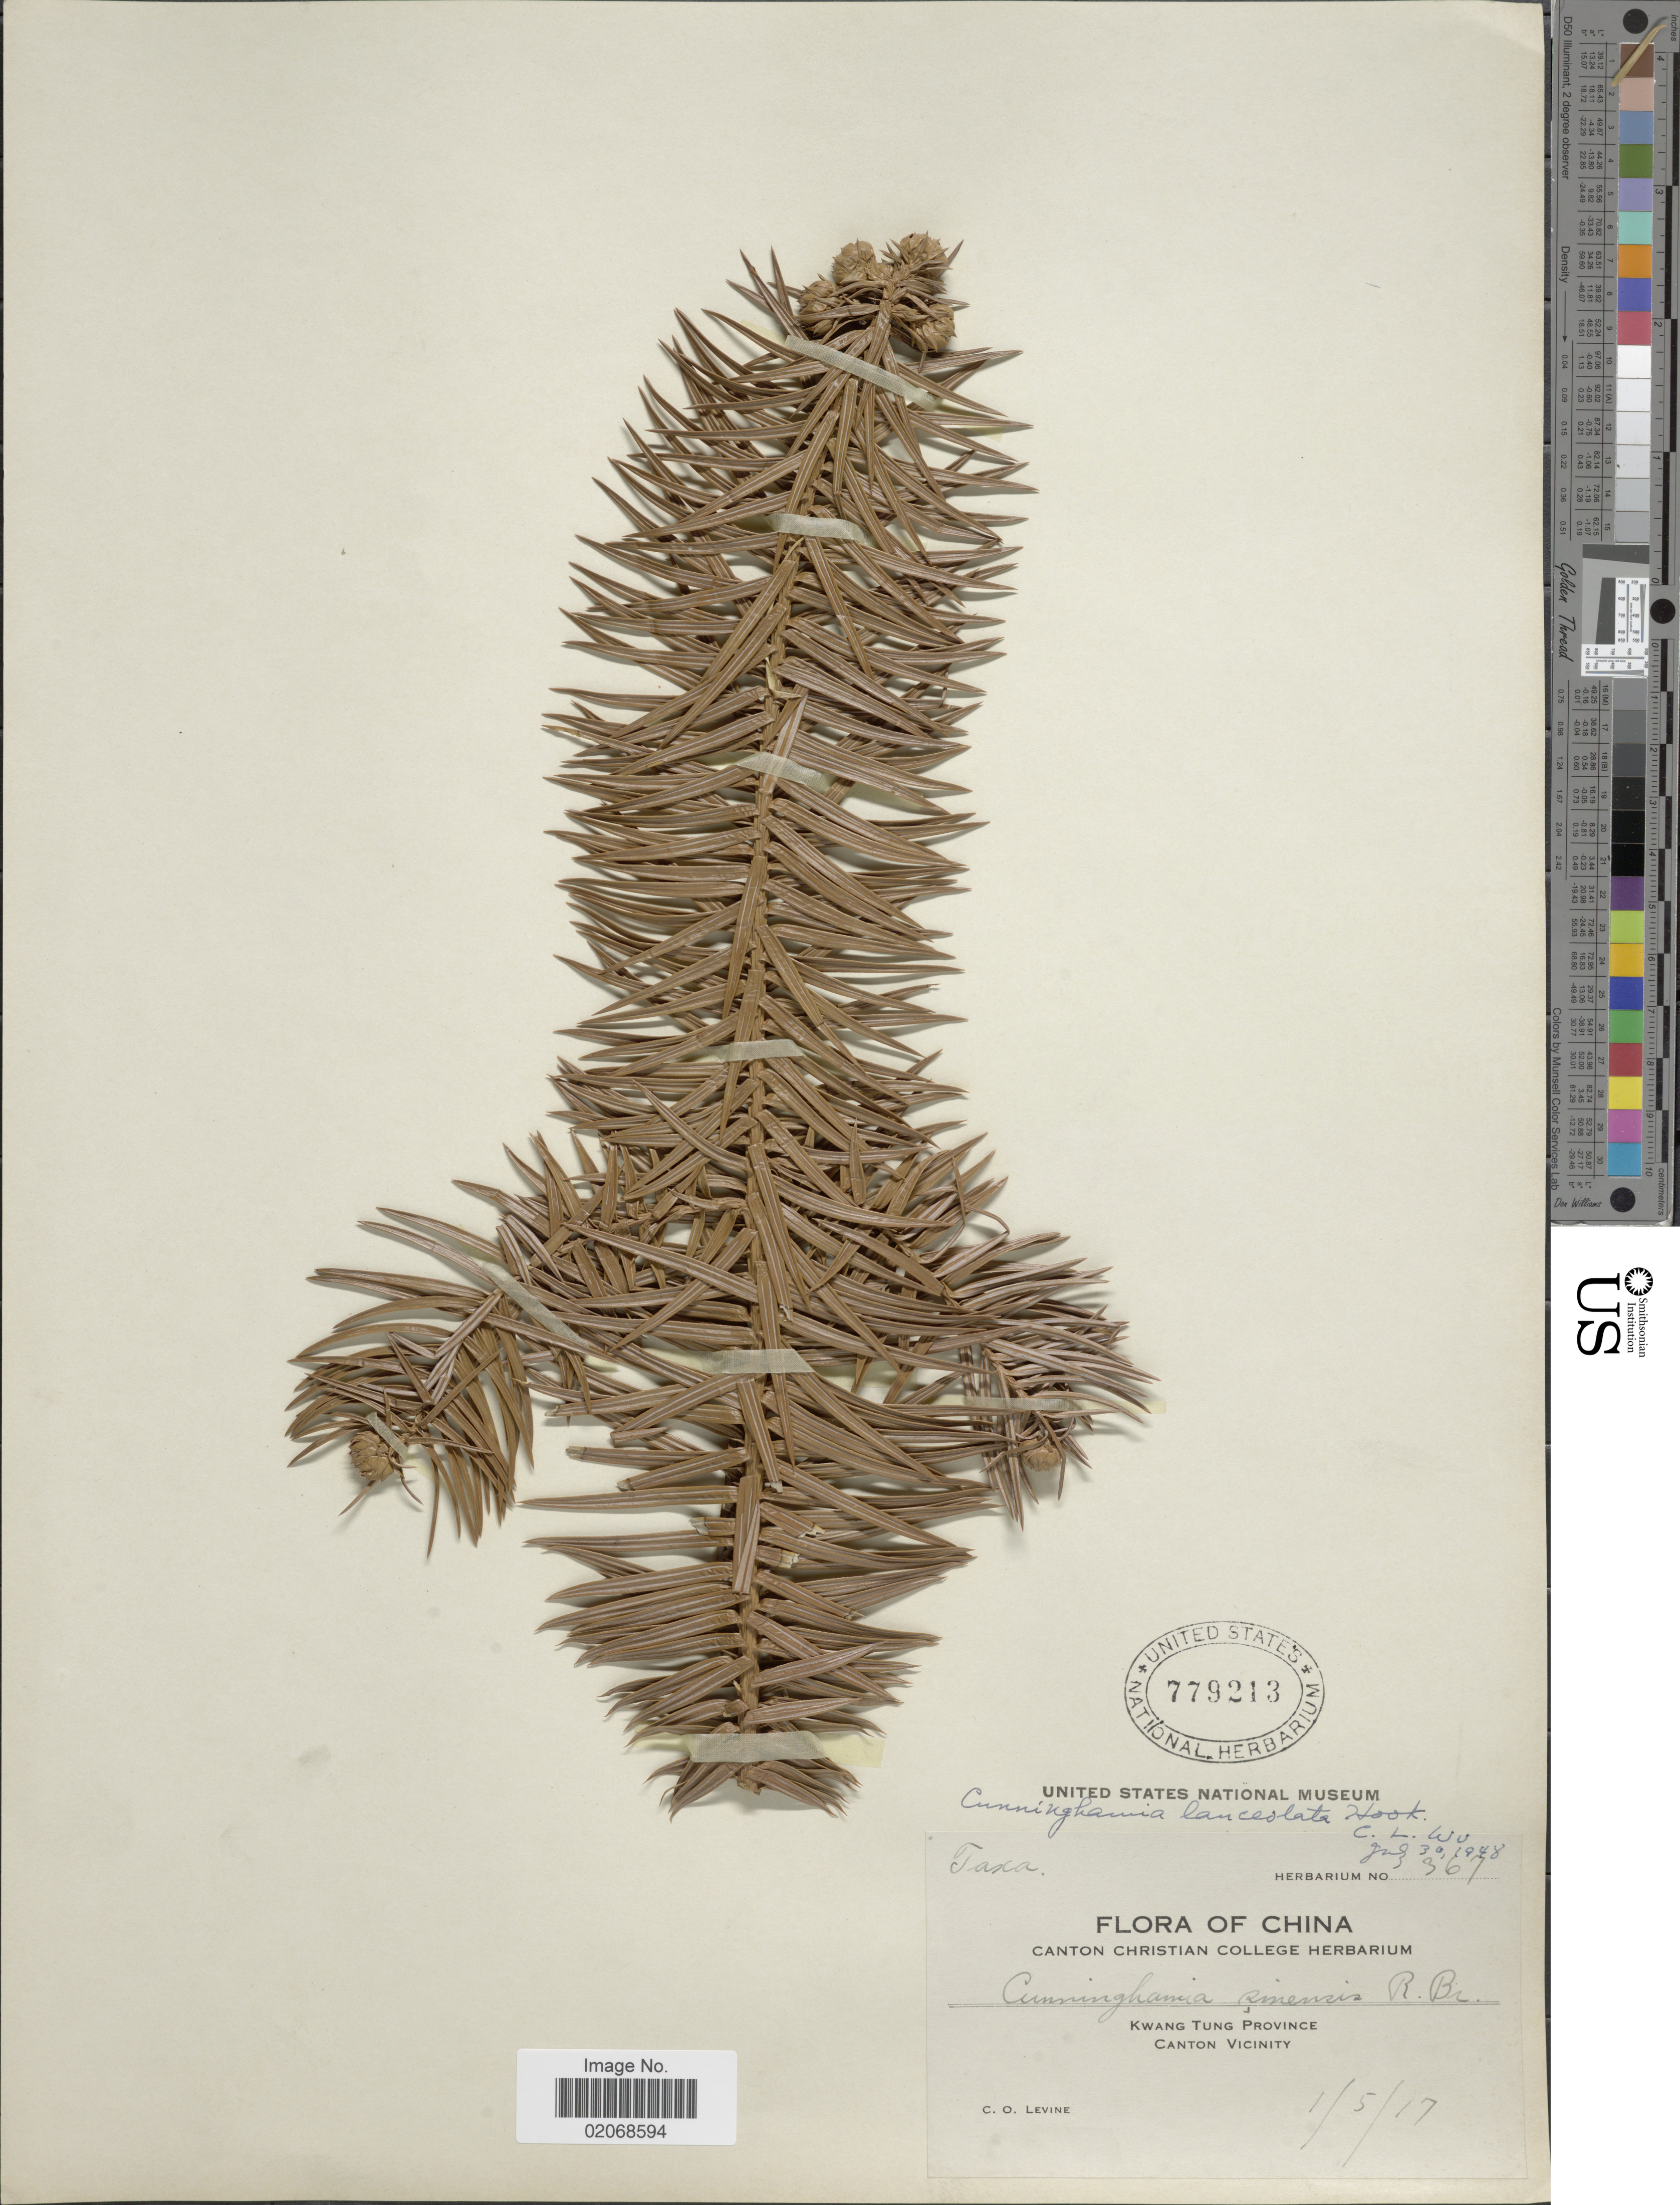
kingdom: Plantae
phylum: Tracheophyta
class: Pinopsida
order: Pinales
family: Cupressaceae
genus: Cunninghamia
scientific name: Cunninghamia lanceolata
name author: (Lamb.) Hook.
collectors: C. O. Levine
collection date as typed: Transcribed d/m/y: 1/5/17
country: China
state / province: Guangdong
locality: Kwang Tung Province, Canton Vicinity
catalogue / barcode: US 779213